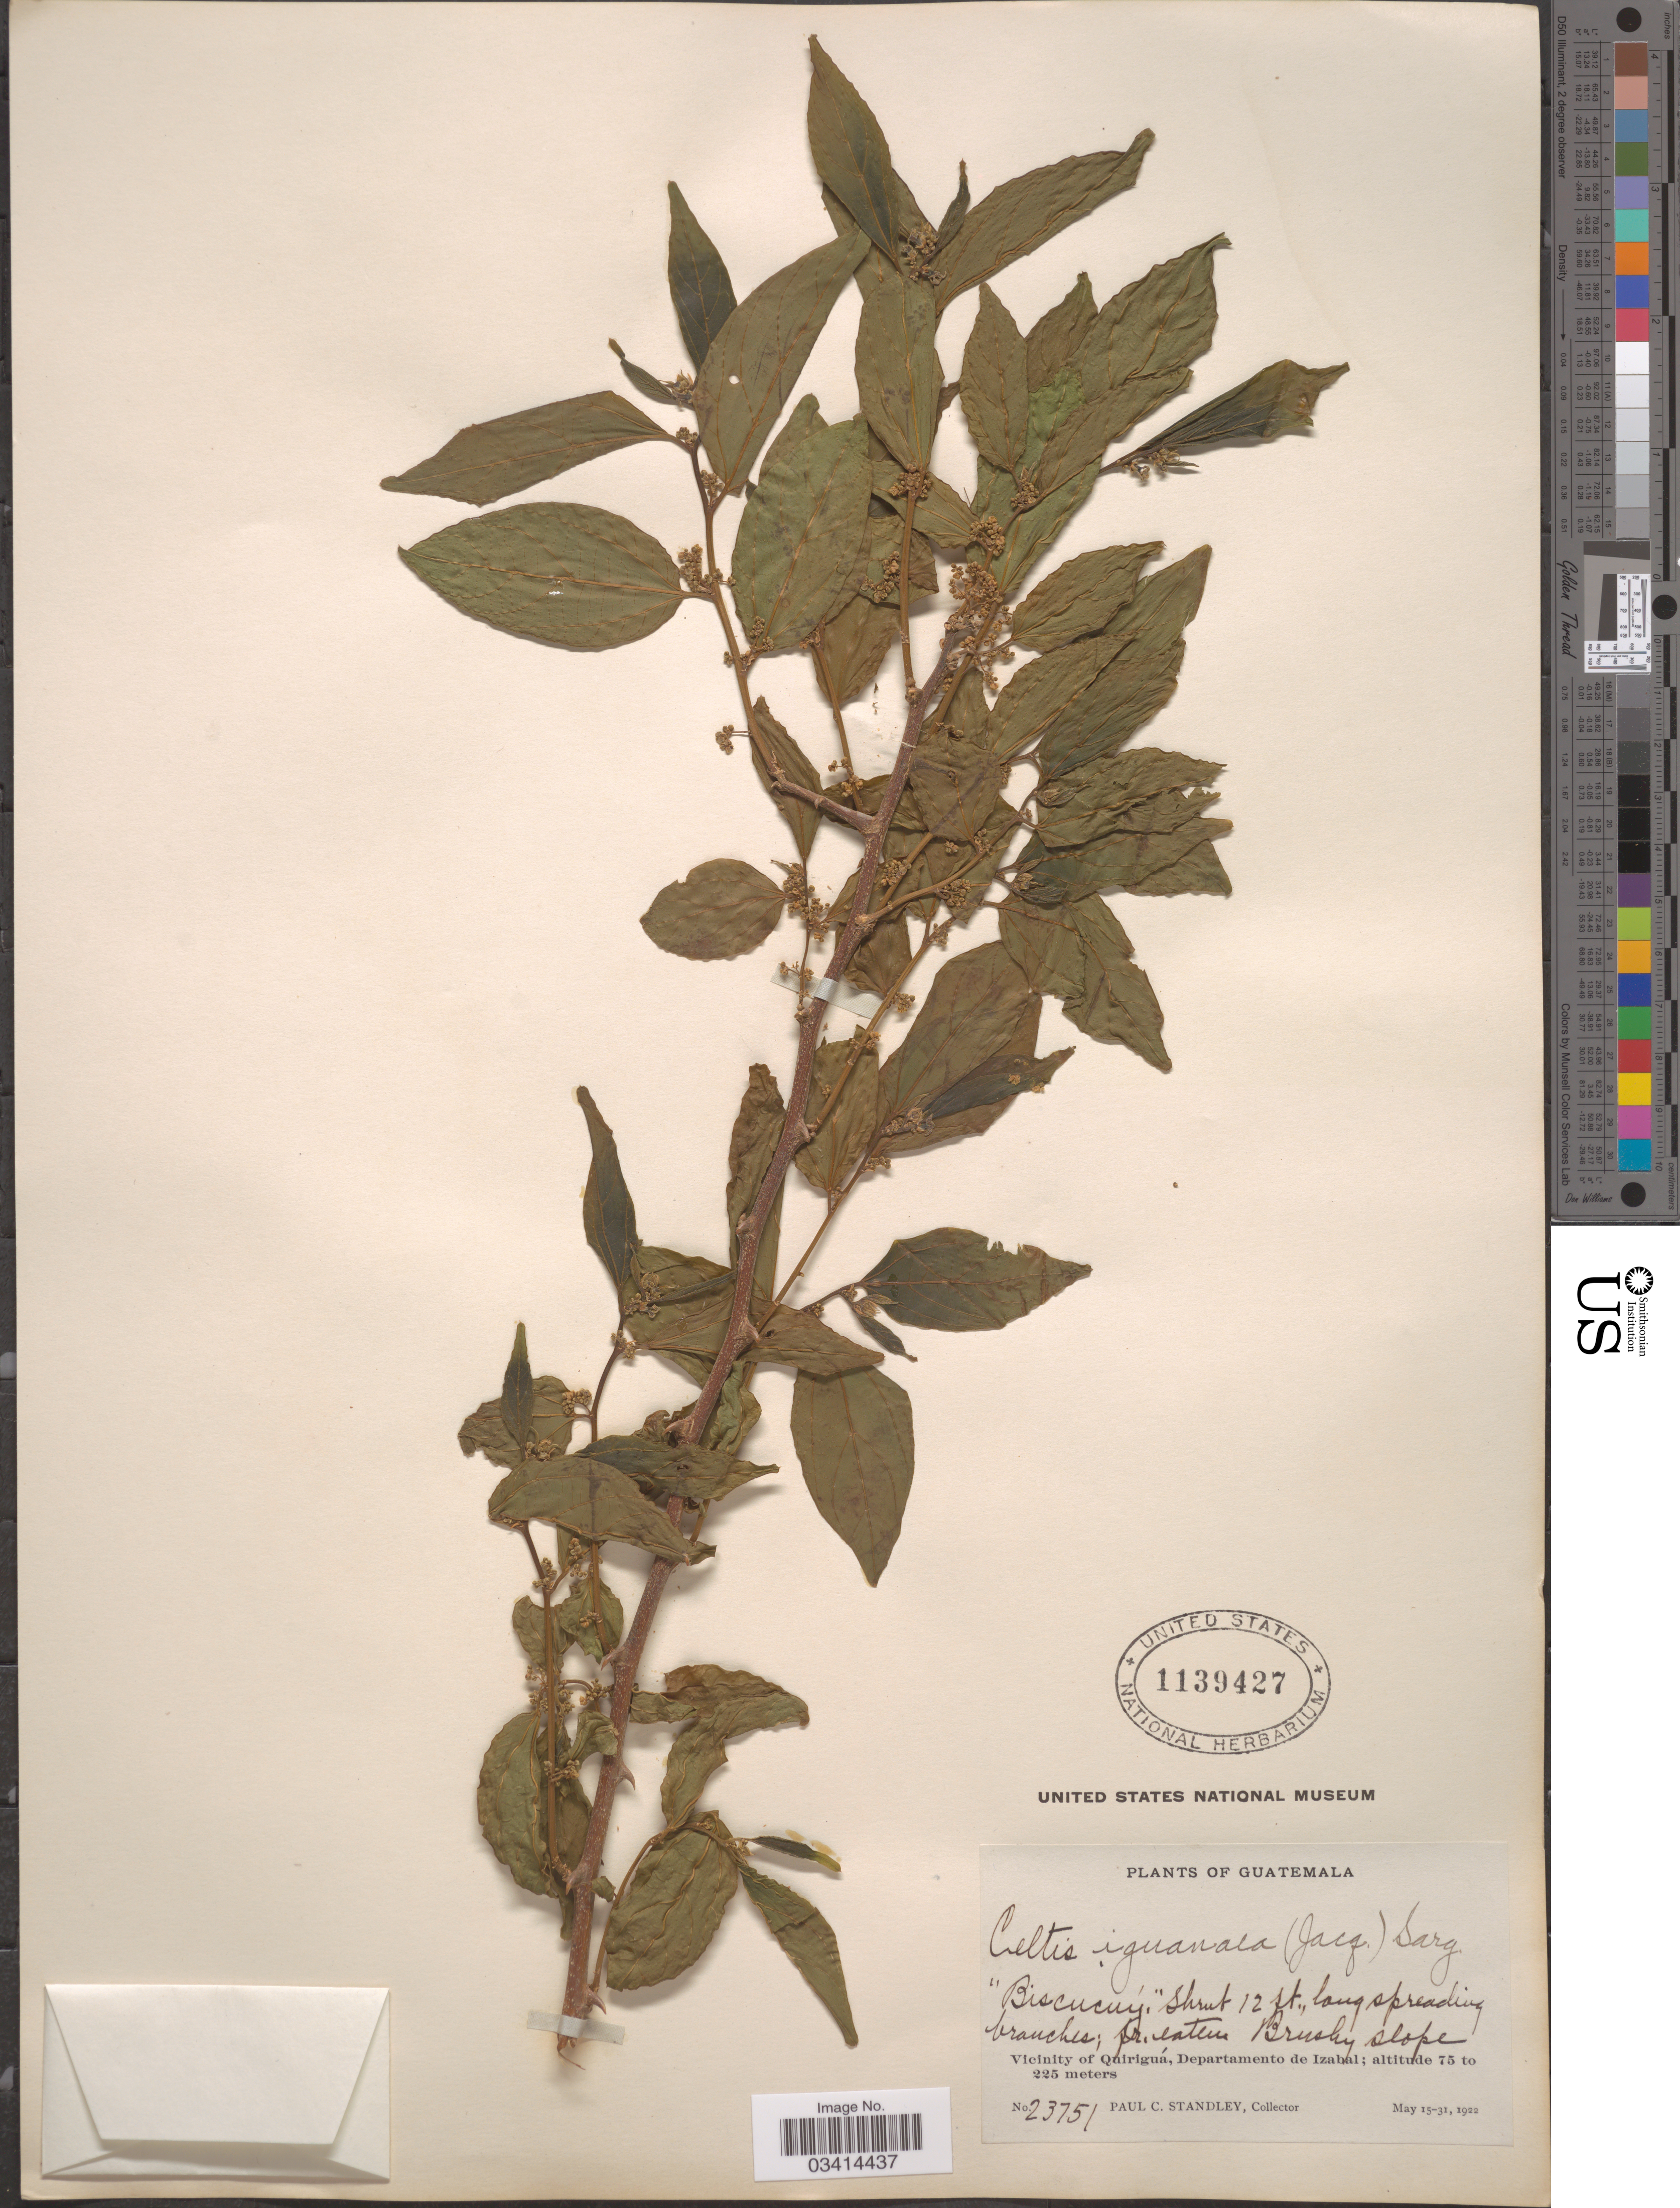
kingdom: Plantae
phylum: Tracheophyta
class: Magnoliopsida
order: Rosales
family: Cannabaceae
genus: Celtis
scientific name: Celtis iguanaea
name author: (Jacq.) Sarg.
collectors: P. C. Standley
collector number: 23751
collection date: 1922-05-15/1922-05-31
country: Guatemala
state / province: Izabal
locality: Vicinity of Quiriguá, Departamento de Izabal.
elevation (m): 75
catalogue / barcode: US 1139427